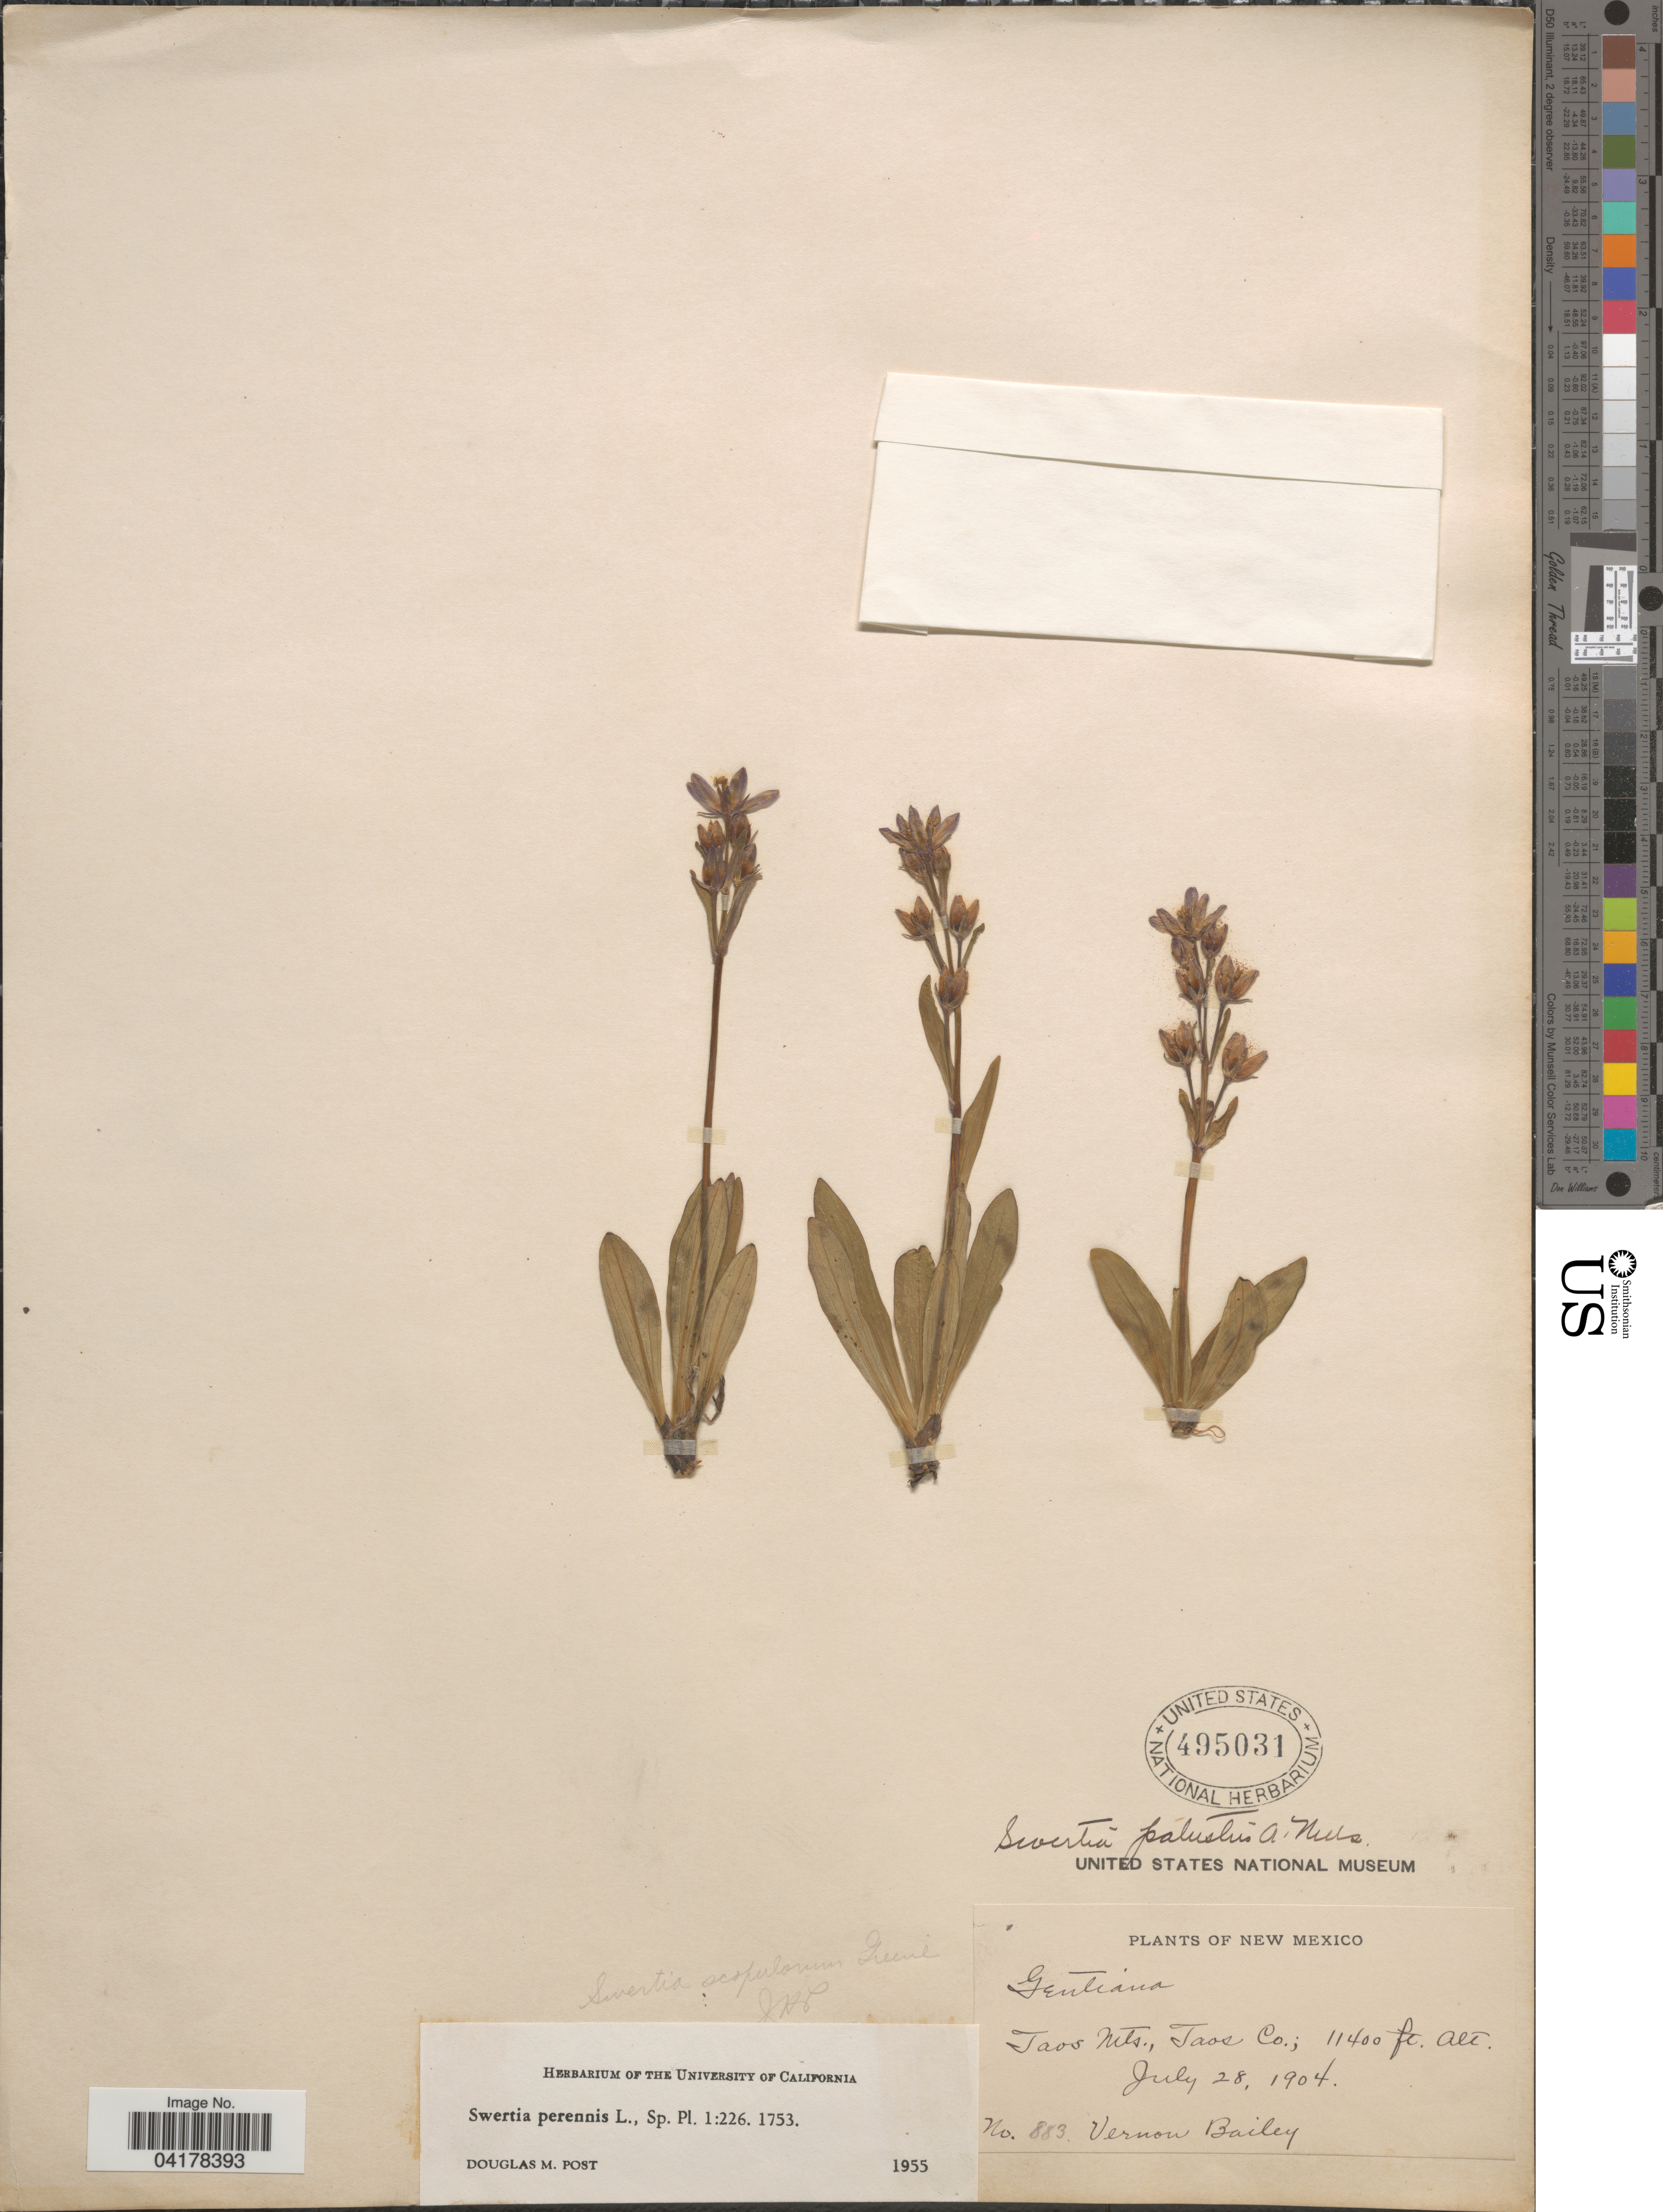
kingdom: Plantae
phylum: Tracheophyta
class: Magnoliopsida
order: Gentianales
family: Gentianaceae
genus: Swertia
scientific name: Swertia perennis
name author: L.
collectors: V. O. Bailey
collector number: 883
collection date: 1904-07-28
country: United States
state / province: New Mexico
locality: Taos Mts., Taos Co.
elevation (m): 3475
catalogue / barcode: US 495031